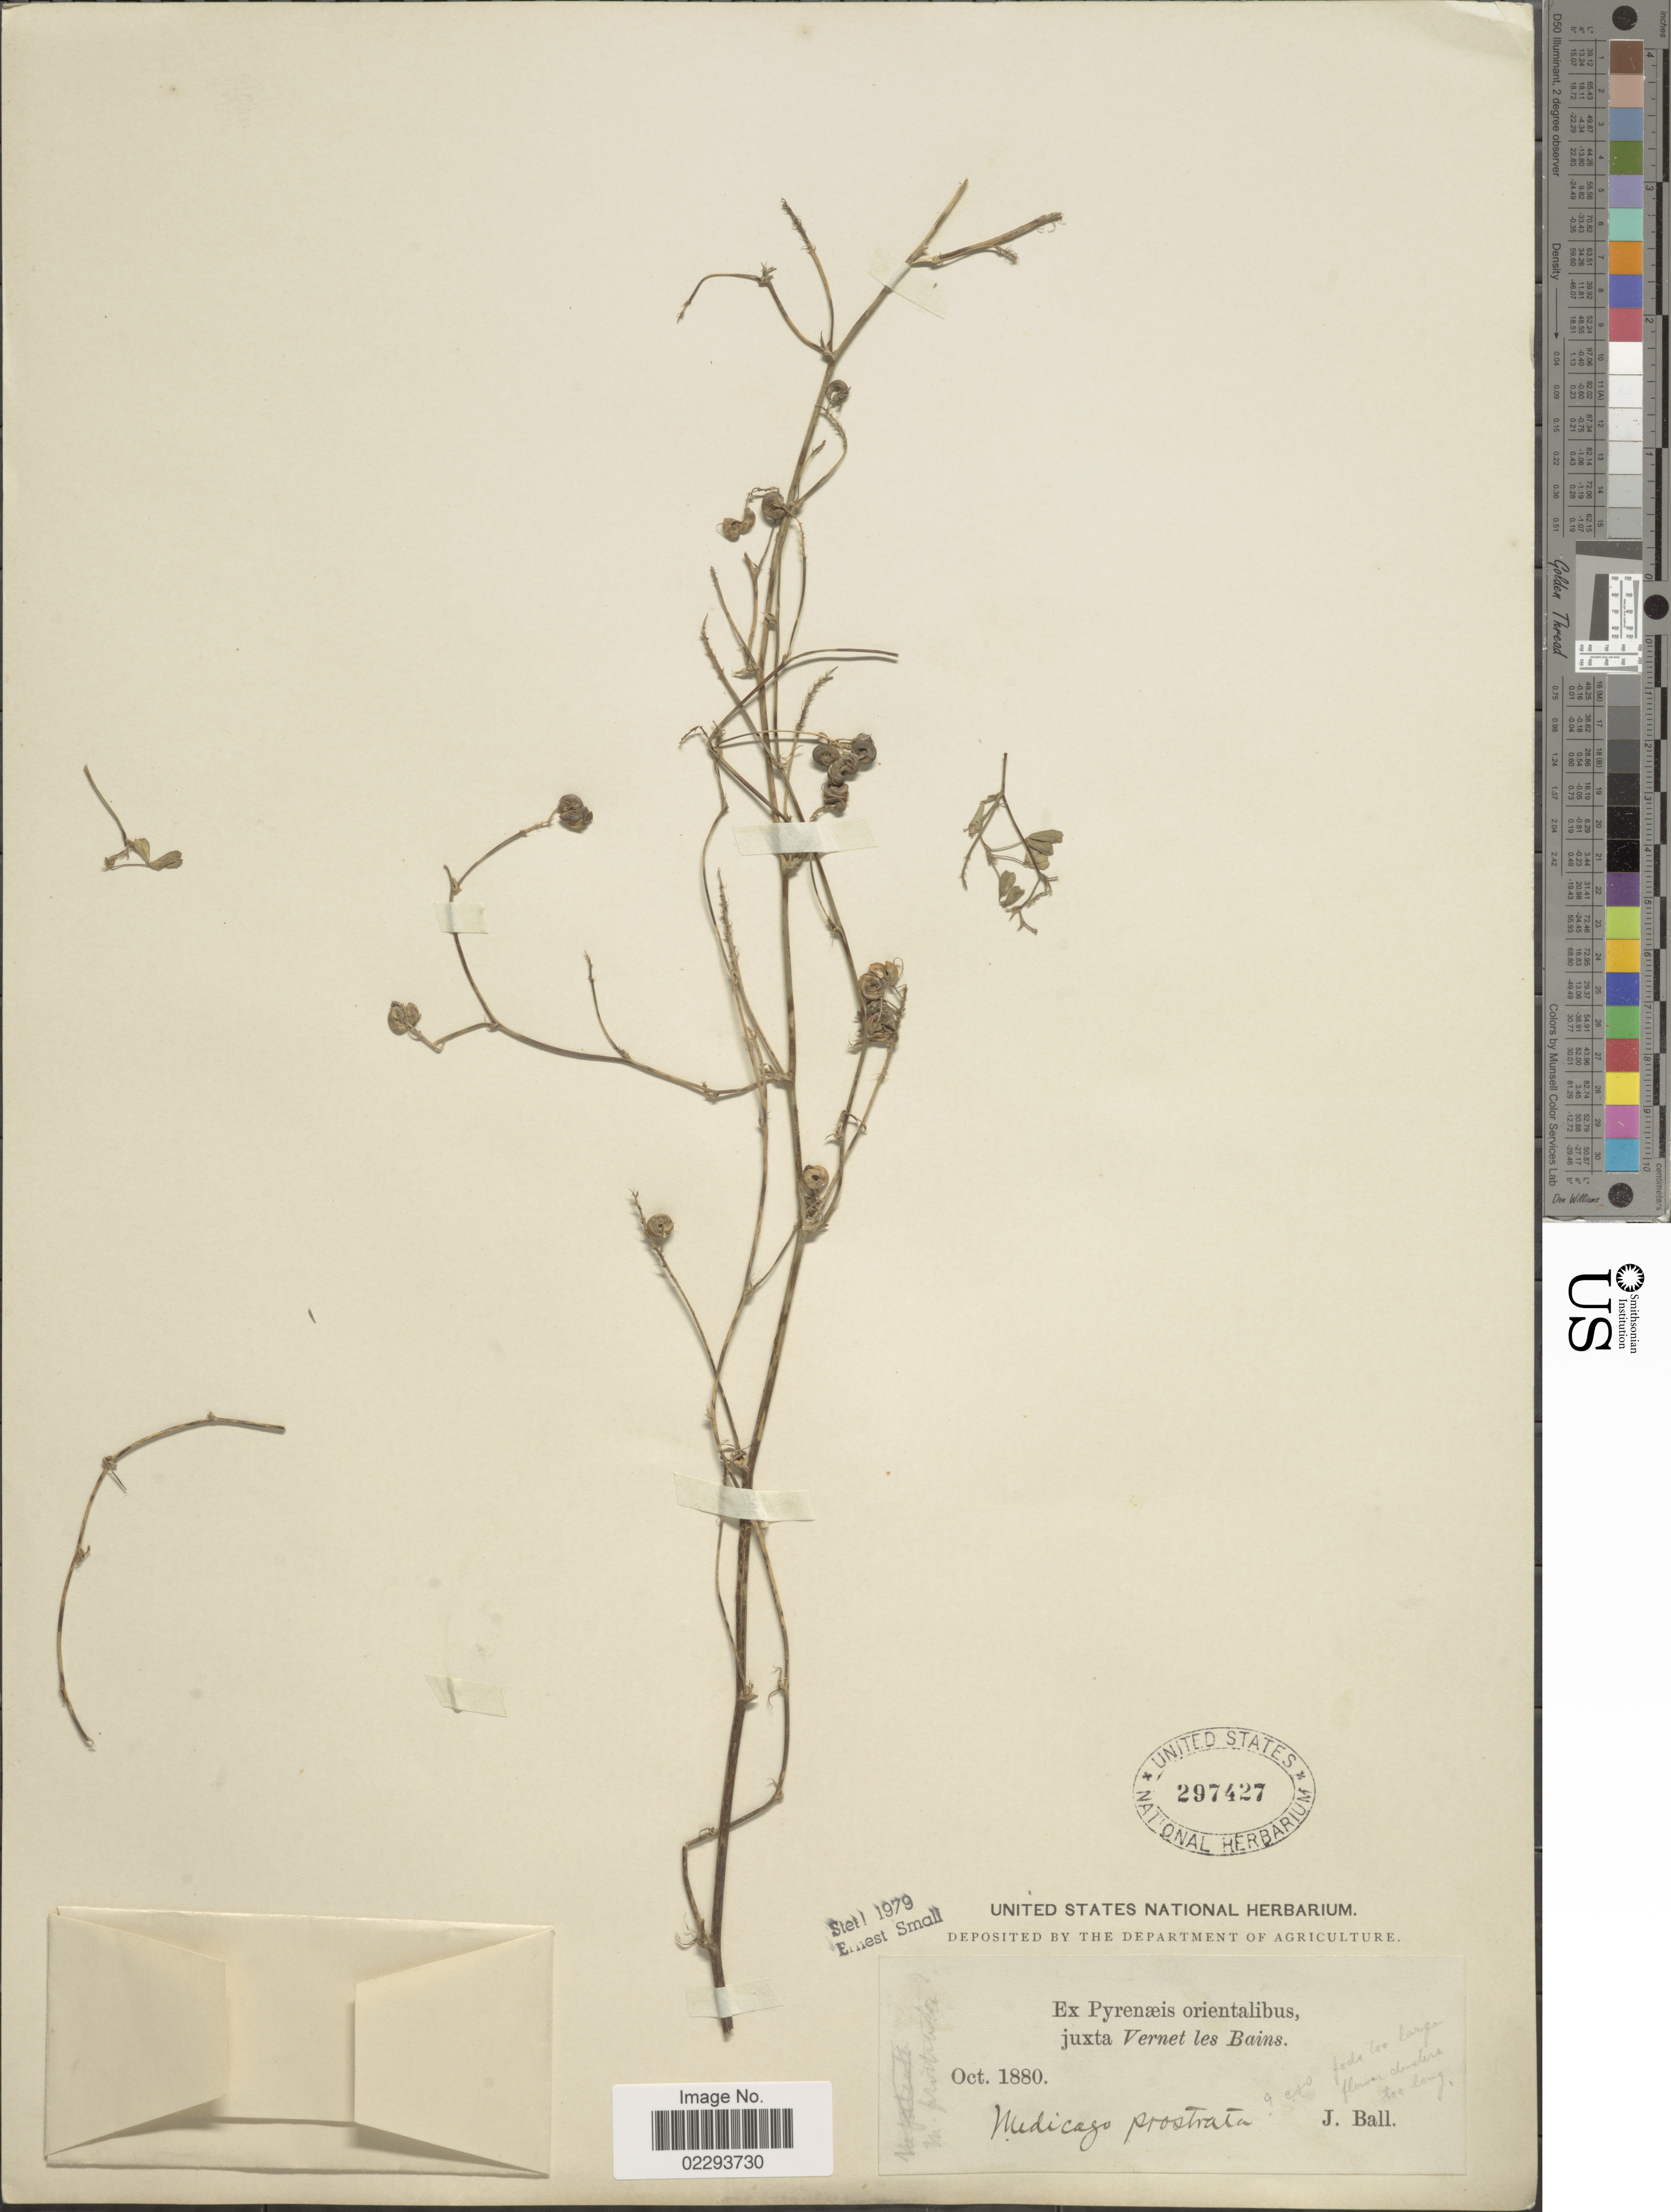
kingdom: Plantae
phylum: Tracheophyta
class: Magnoliopsida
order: Fabales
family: Fabaceae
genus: Medicago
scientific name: Medicago prostrata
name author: Jacq.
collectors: J. Ball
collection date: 1880-10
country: France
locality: Pyrenaesis Orientalibus, juxta Vernet les Bains.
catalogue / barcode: US 297427